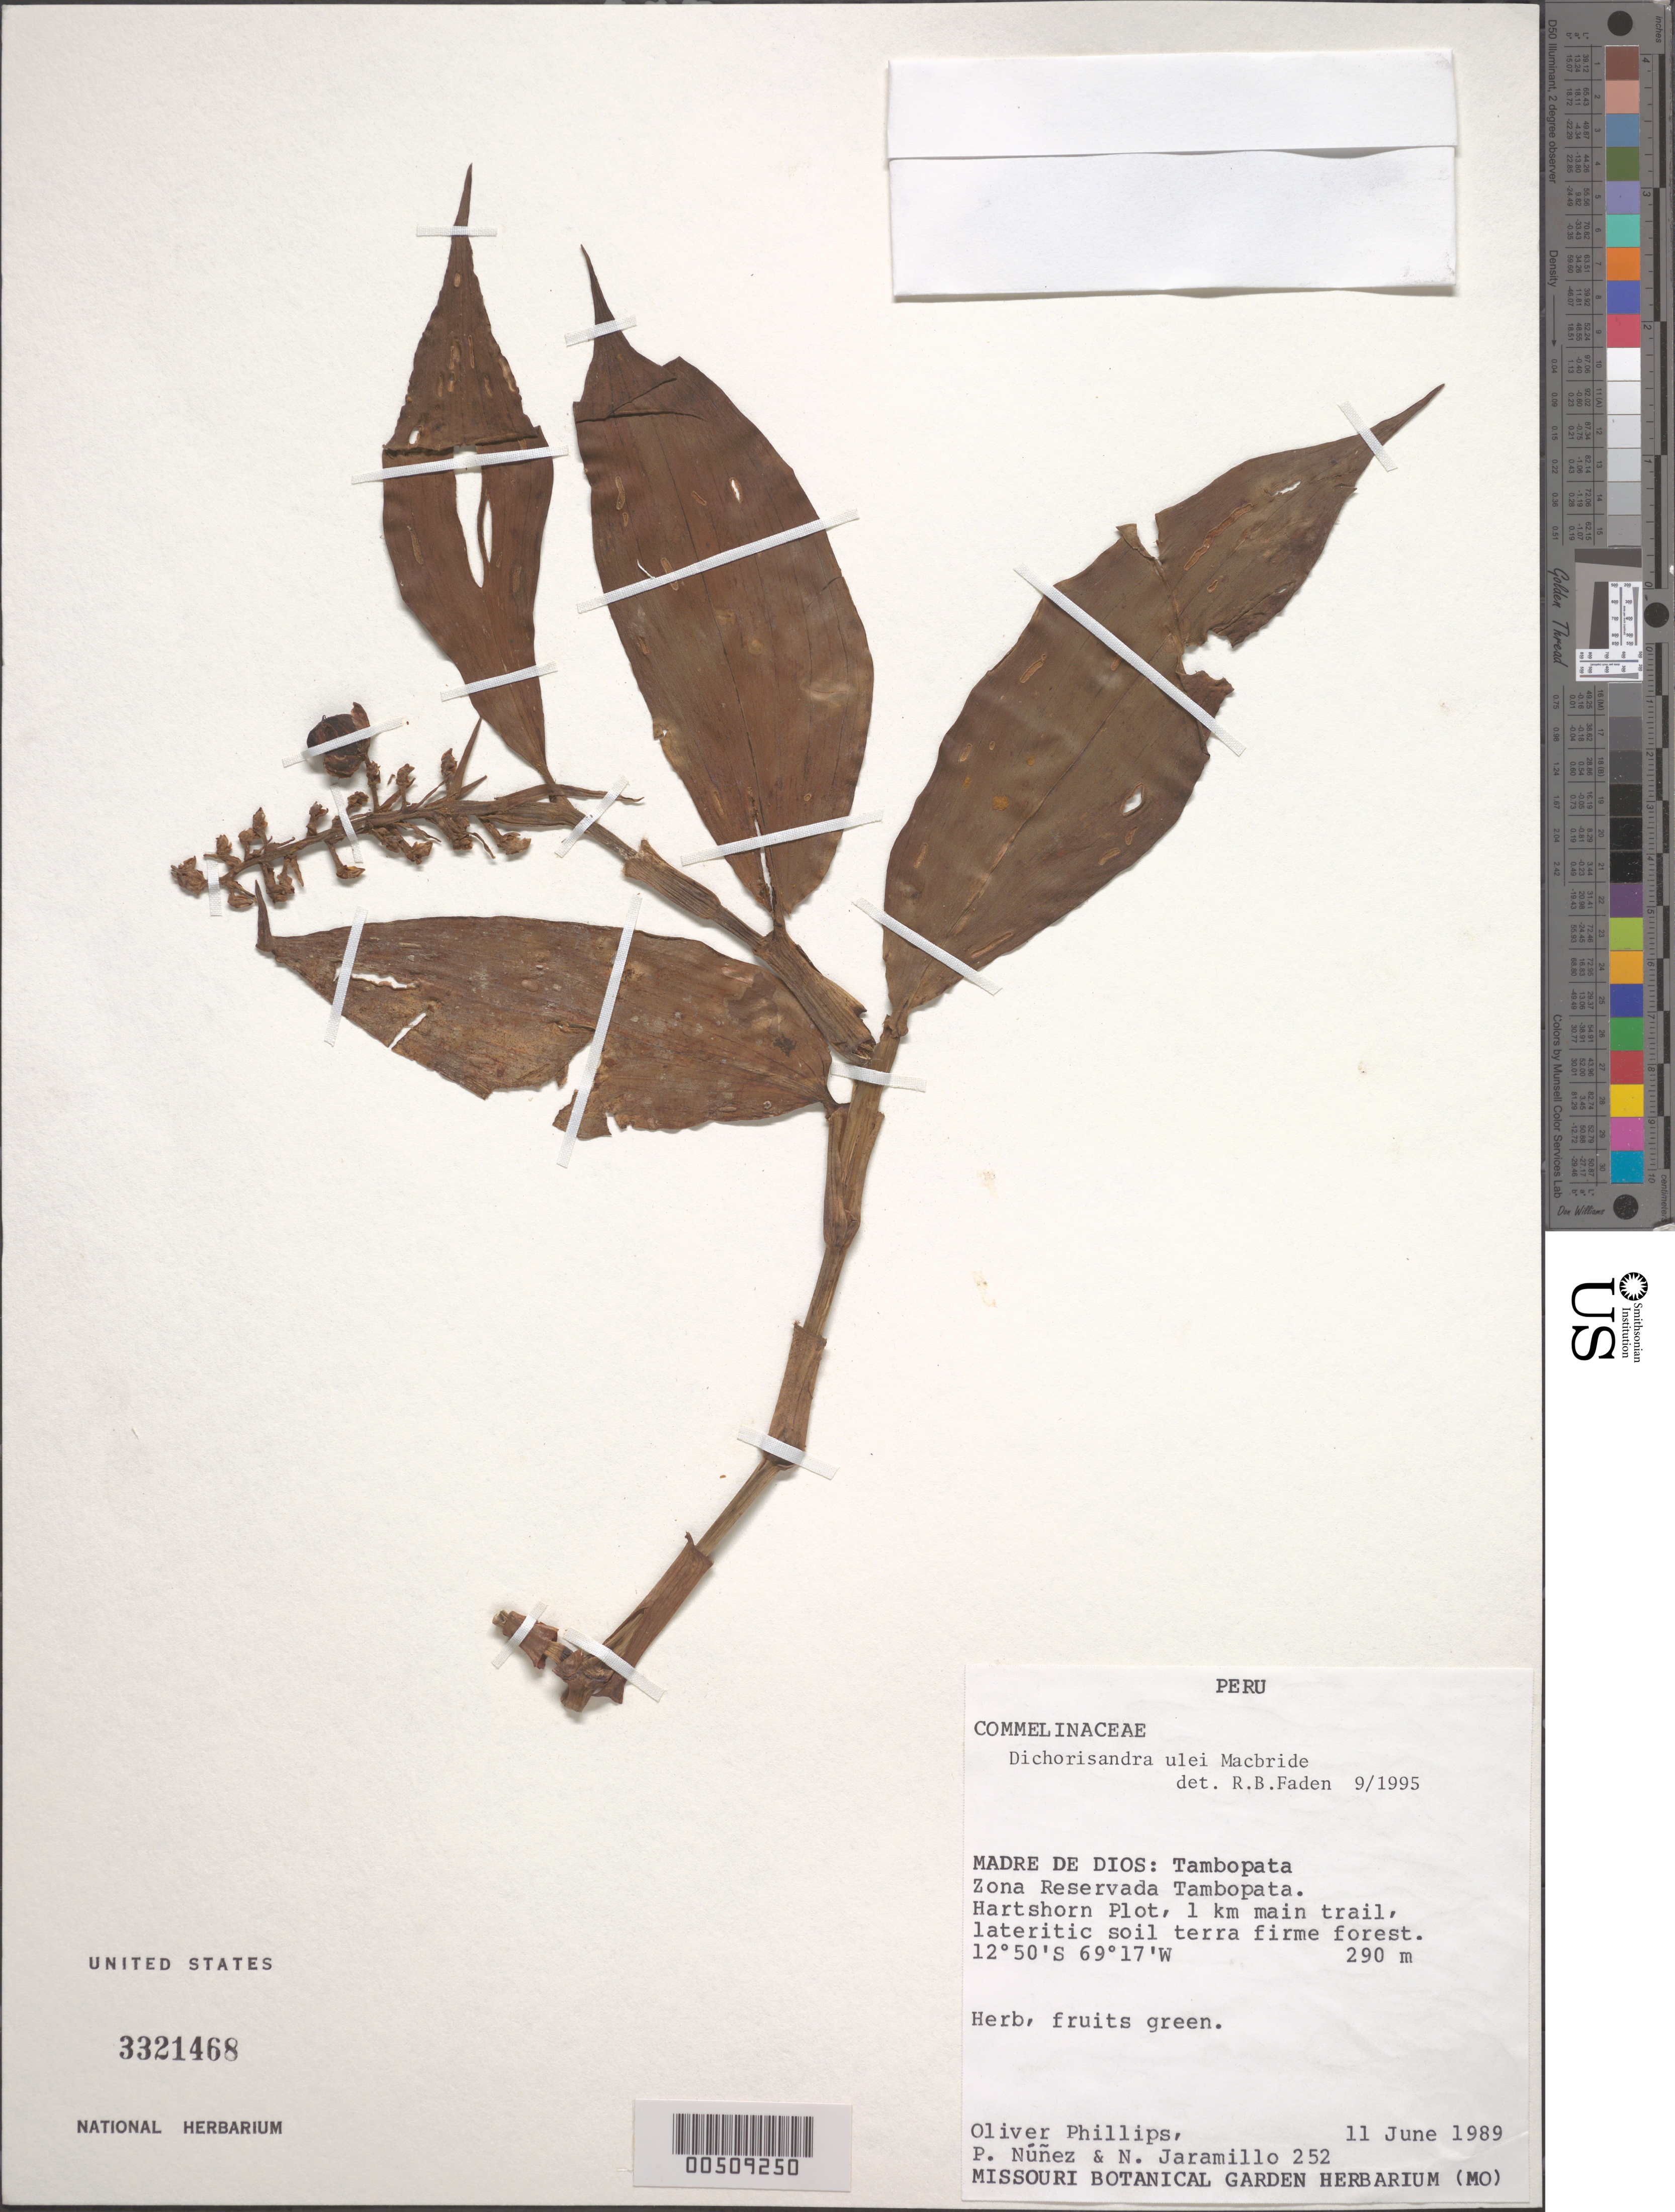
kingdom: Plantae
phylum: Tracheophyta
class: Liliopsida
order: Commelinales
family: Commelinaceae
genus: Dichorisandra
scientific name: Dichorisandra ulei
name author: J.F. Macbr.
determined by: Faden, Robert B., (US), Smithsonian Institution - National Museum of Natural History (UNITED STATES)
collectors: O. Phillips, P. Nuñez V. & N. Jaramillo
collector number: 252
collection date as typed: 11 Jun 1989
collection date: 1989-06-11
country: Peru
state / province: Madre de Dios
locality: Zona reservada tambopata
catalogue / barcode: US 3321468